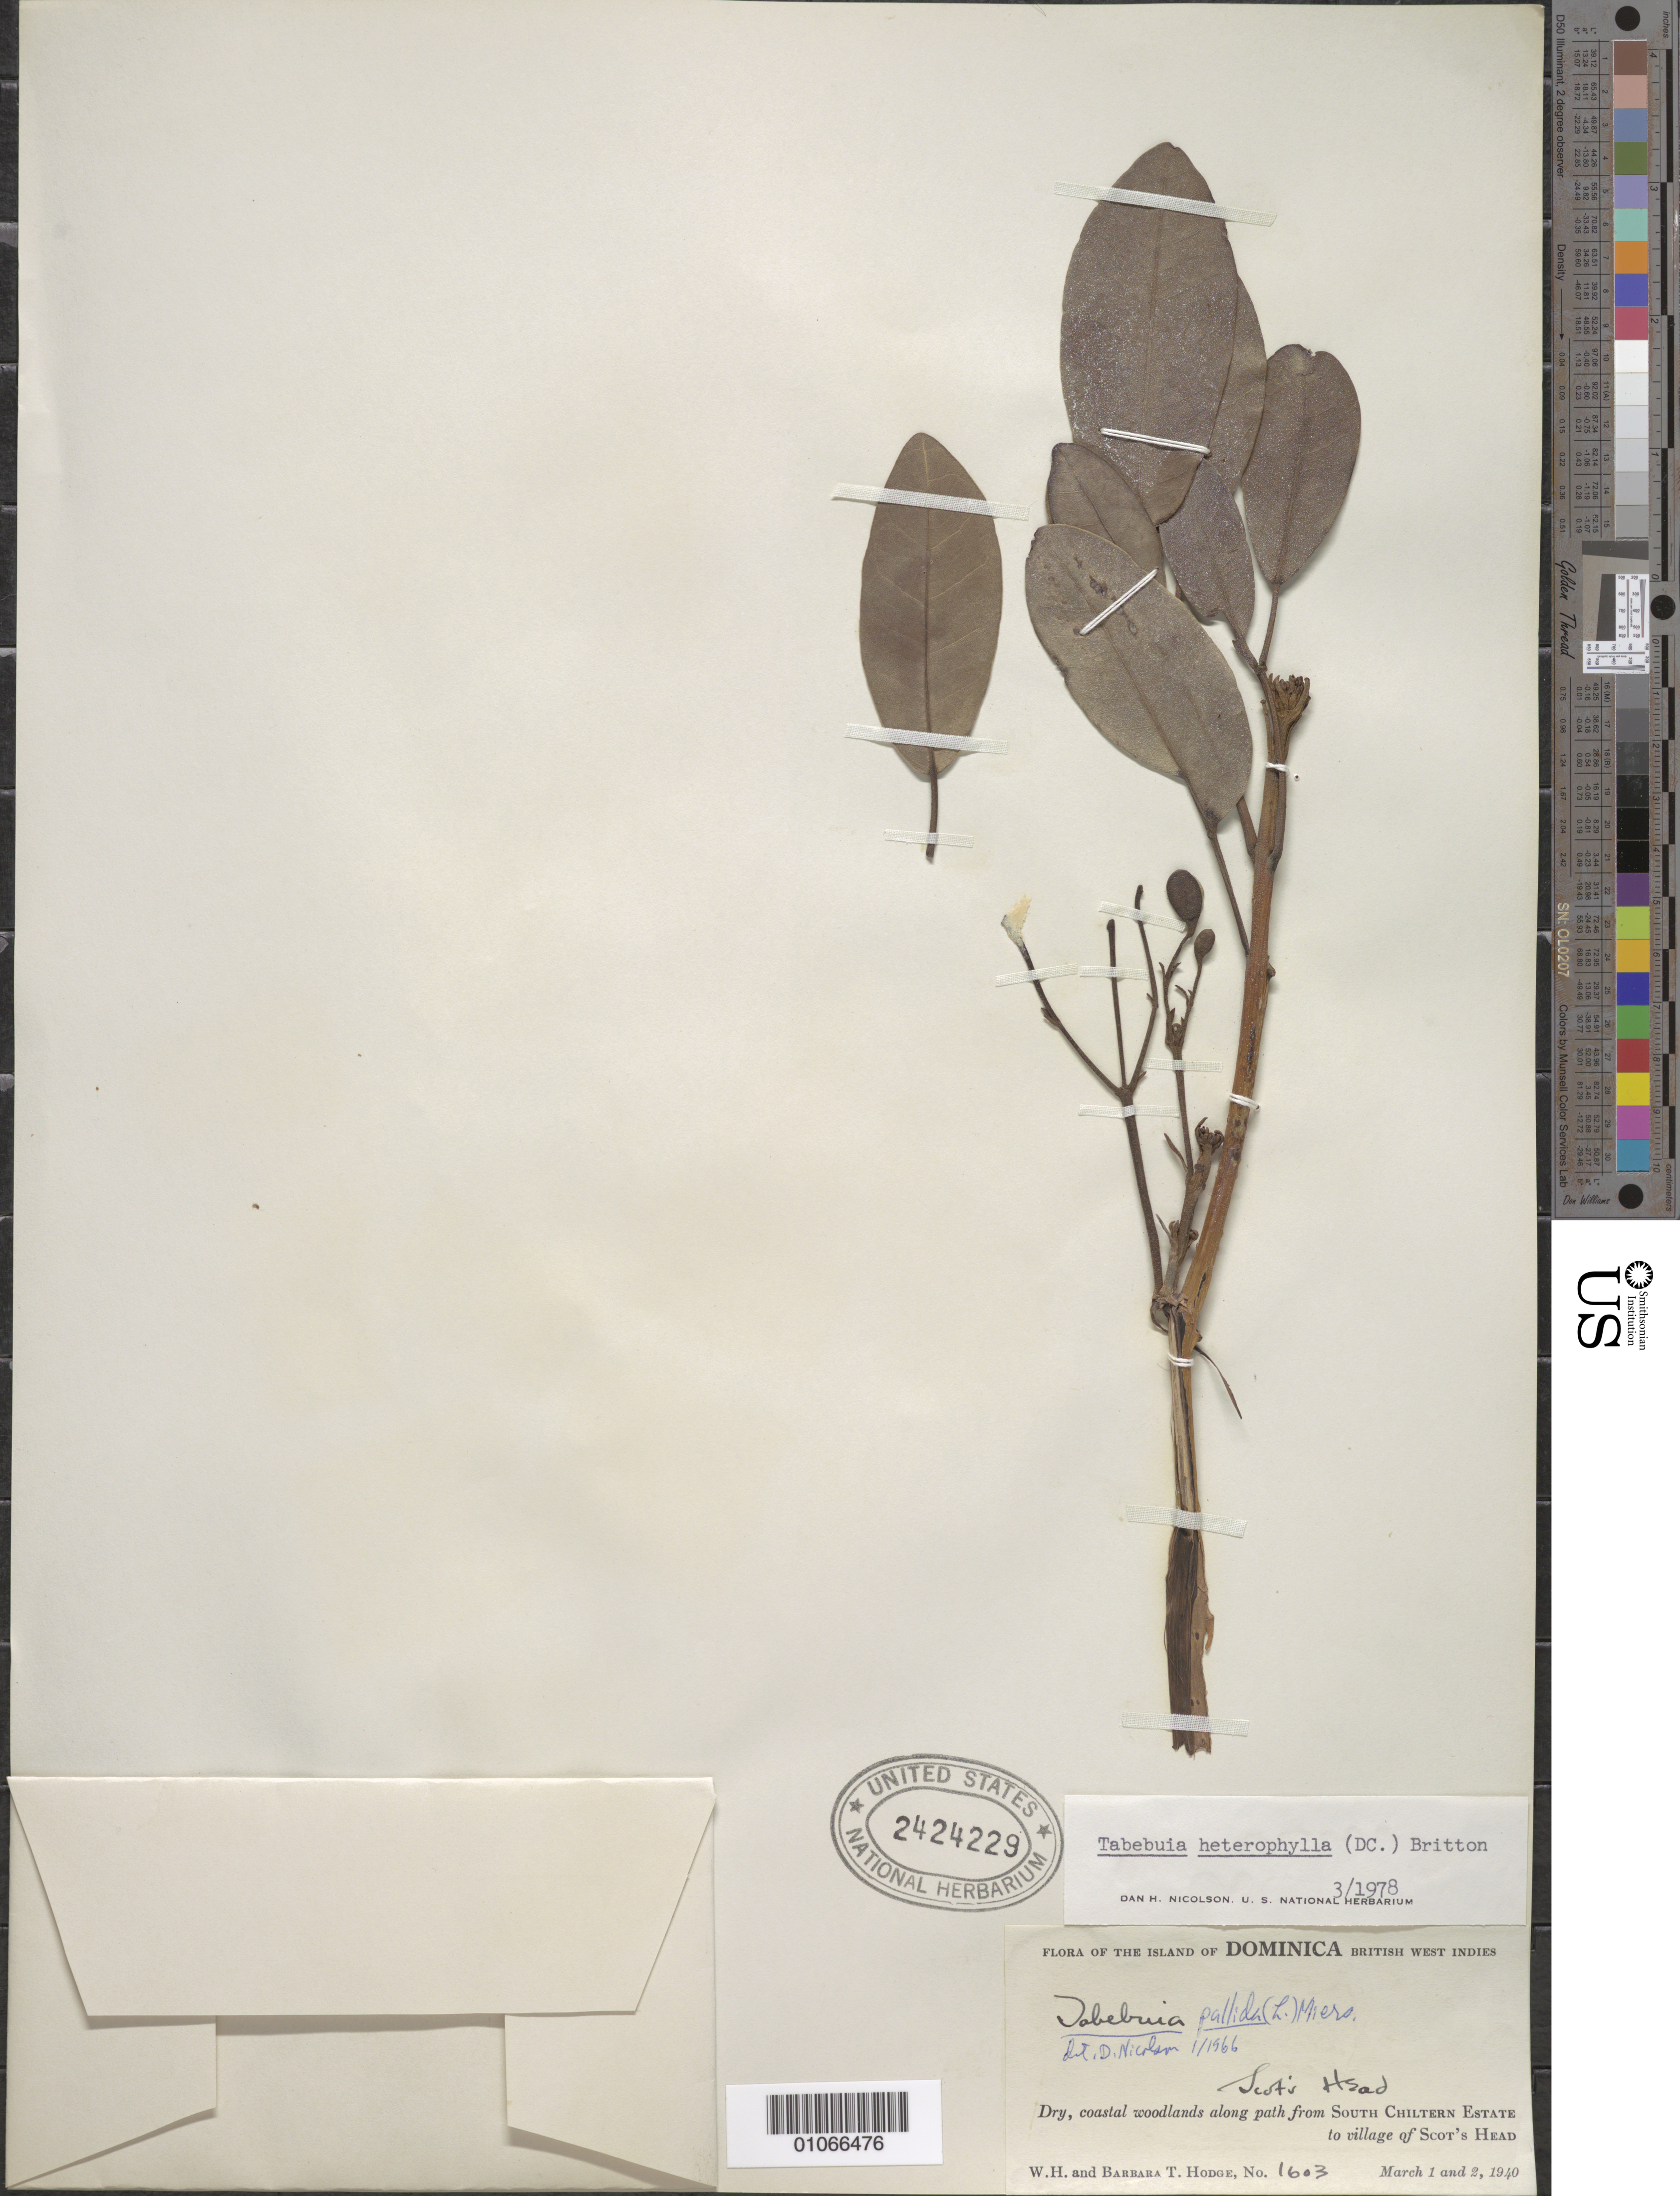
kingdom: Plantae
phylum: Tracheophyta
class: Magnoliopsida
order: Lamiales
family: Bignoniaceae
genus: Tabebuia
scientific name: Tabebuia heterophylla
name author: (DC.) Britton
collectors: W. Hodge & B. Hodge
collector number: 1603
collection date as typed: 01 Mar 1940 to 02 Mar 1940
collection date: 1940-03-01/1940-03-02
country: Dominica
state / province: St. Mark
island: Dominica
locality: Dry coastal woodlands along path from South Chiltern Estate to village of Scot's Head.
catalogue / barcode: US 2424229